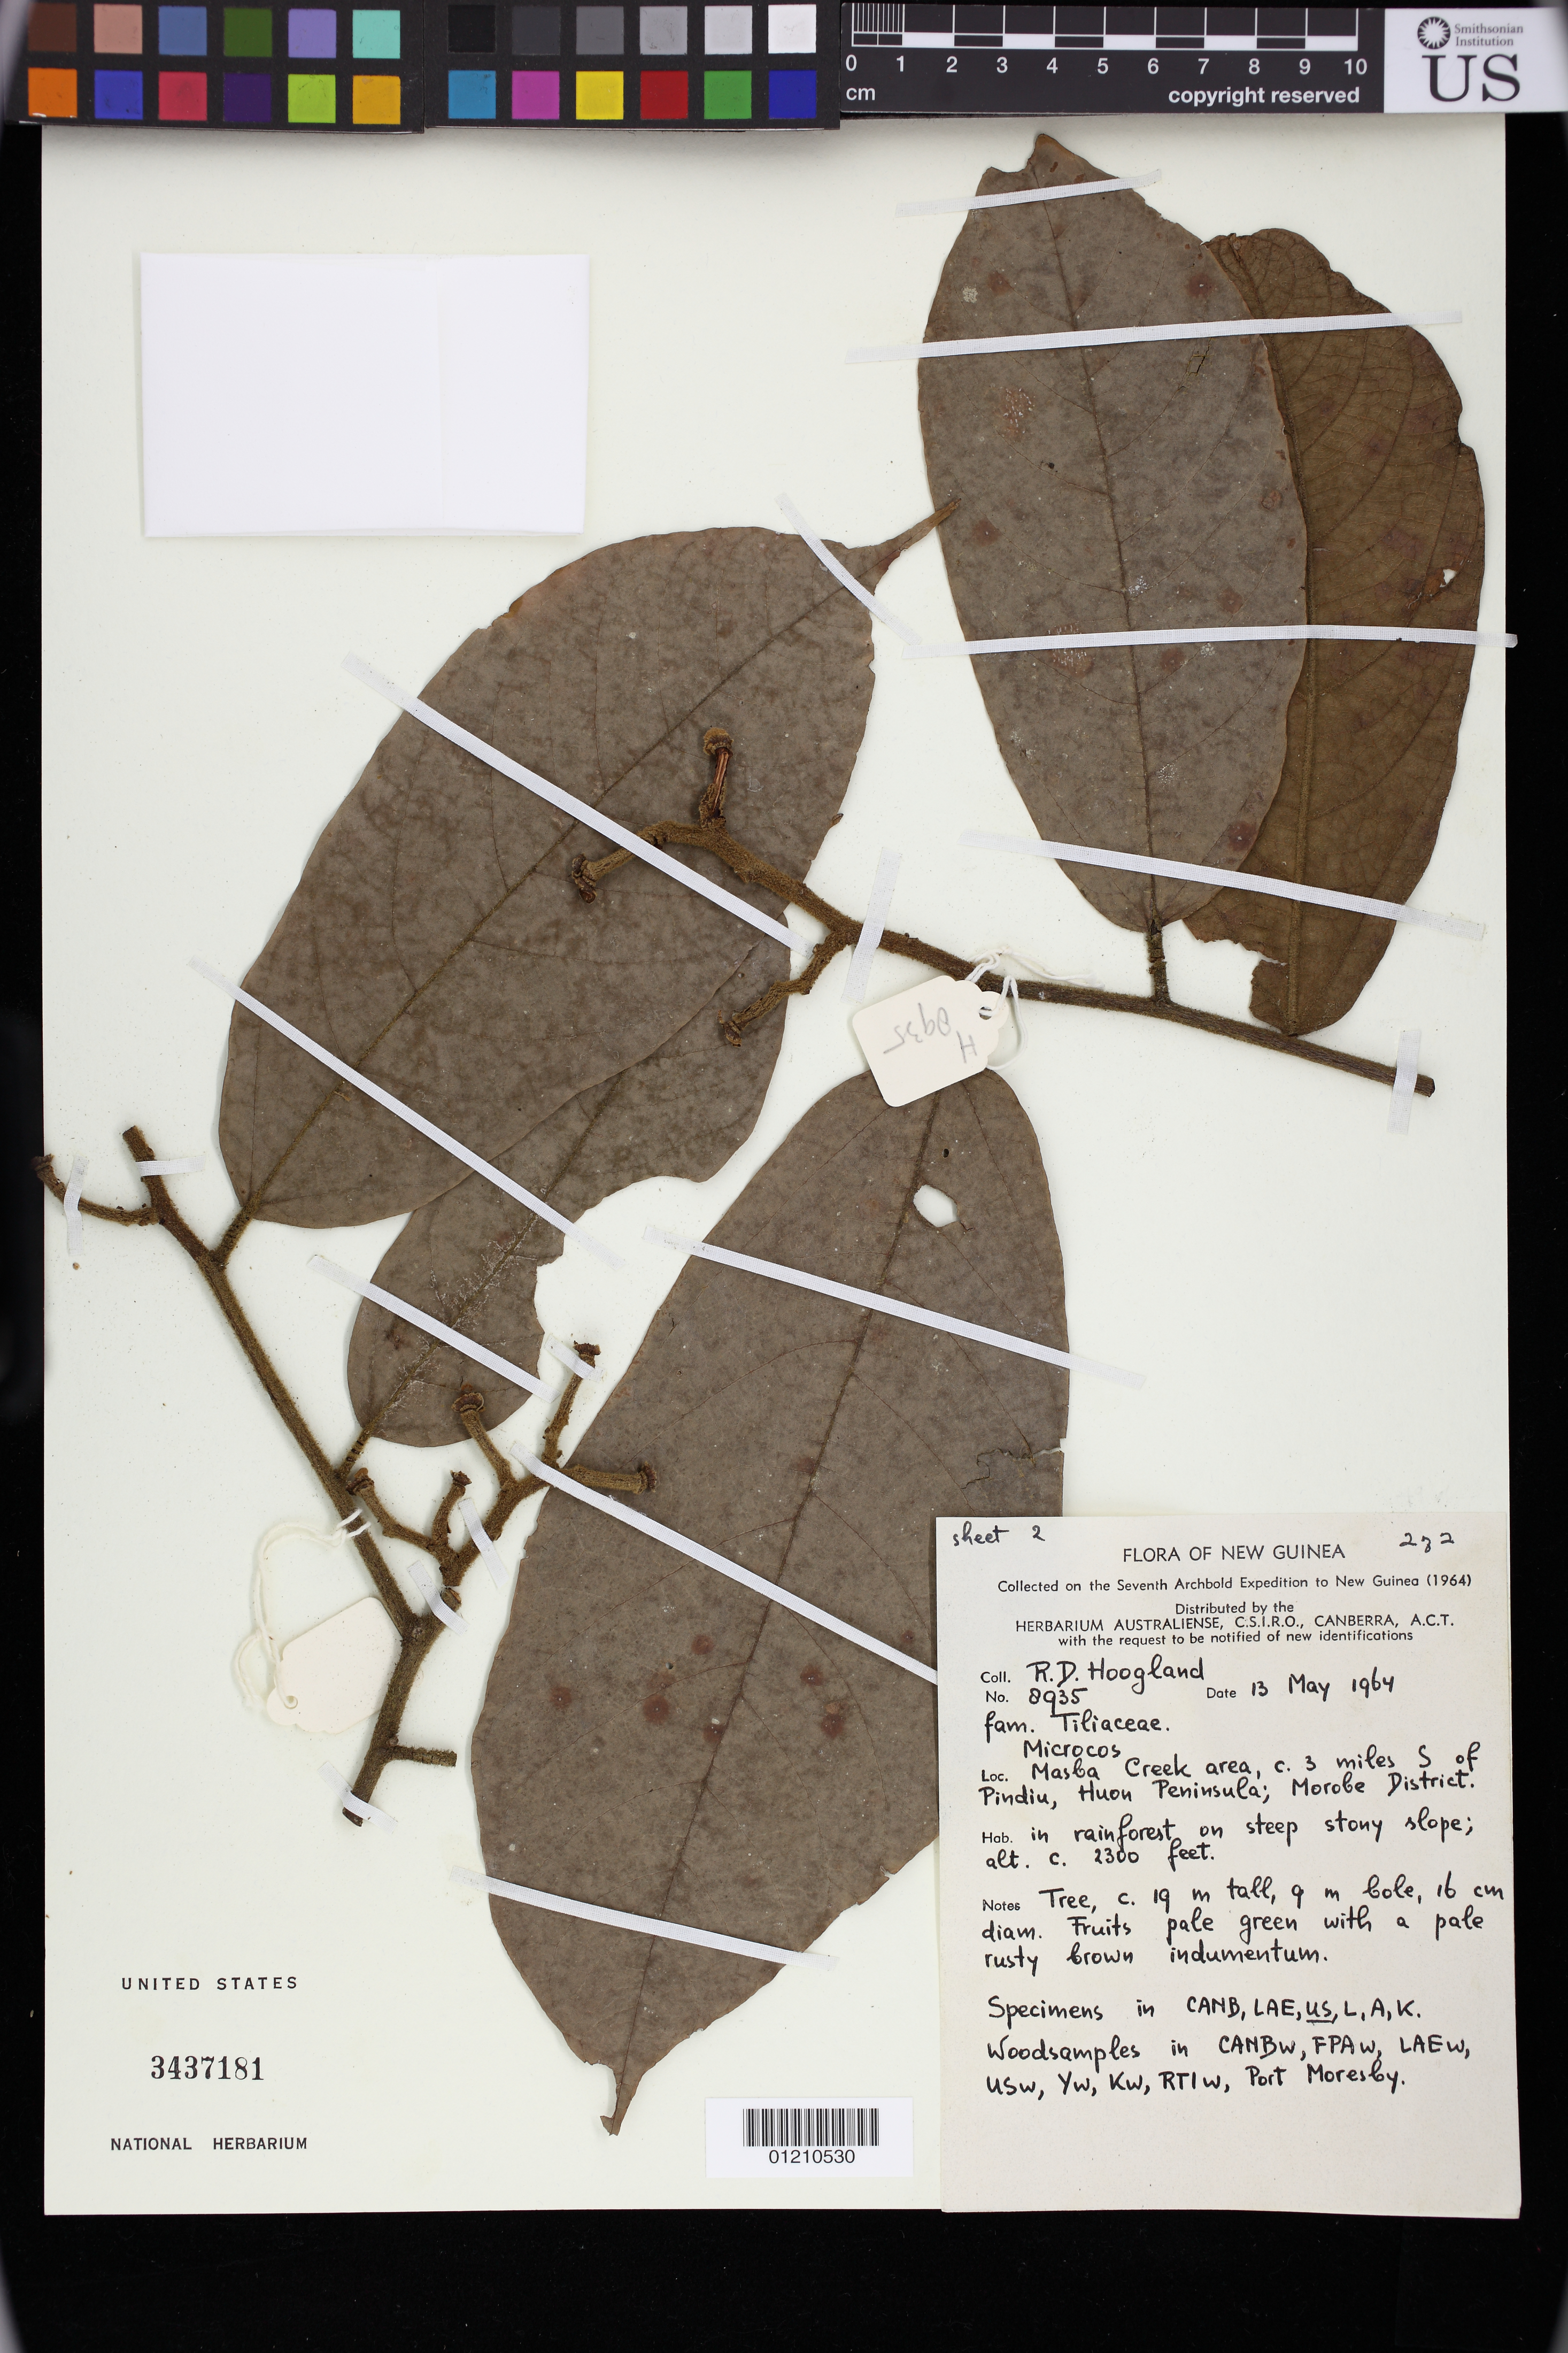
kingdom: Plantae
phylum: Tracheophyta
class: Magnoliopsida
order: Malvales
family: Malvaceae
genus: Microcos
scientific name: Microcos sp.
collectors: R. D. Hoogland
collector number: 8935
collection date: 1964-05-13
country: Papua New Guinea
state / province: Morobe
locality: Masba Creek area, c. 3 miles S of Pindiu, Huon Peninsula; Morobe District.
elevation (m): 701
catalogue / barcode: US 3437181